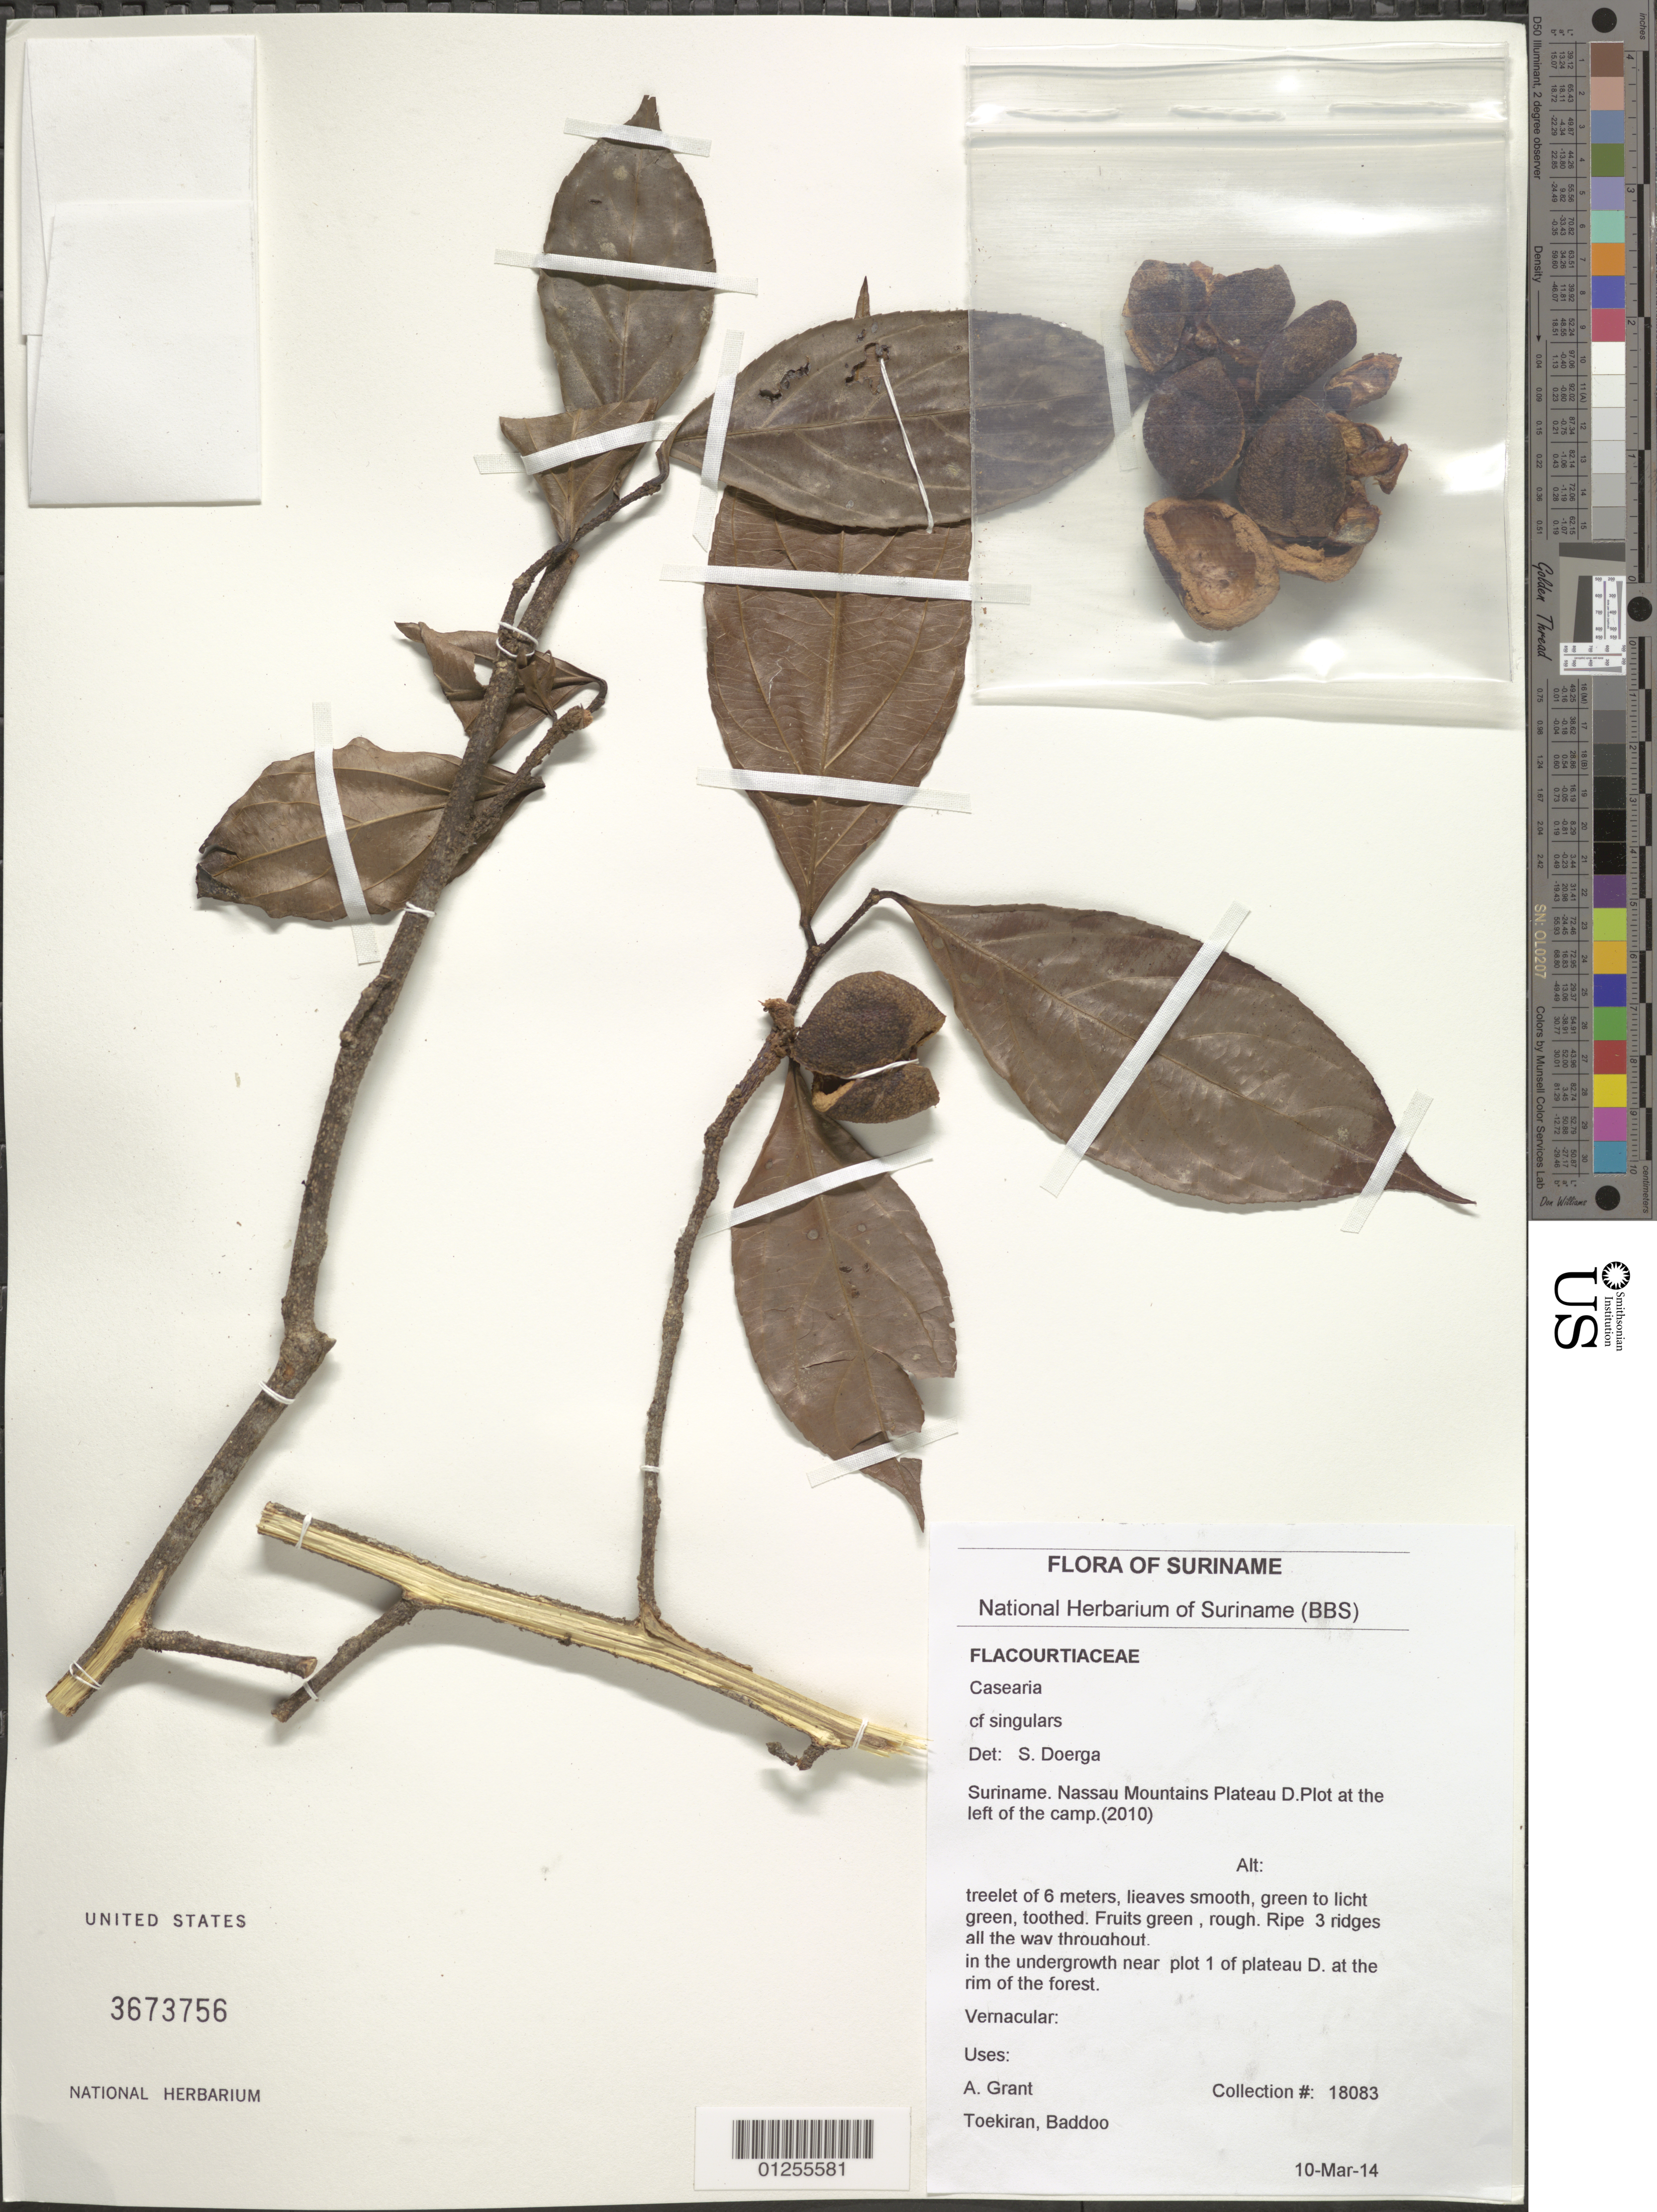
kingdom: Plantae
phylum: Tracheophyta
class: Magnoliopsida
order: Malpighiales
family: Salicaceae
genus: Casearia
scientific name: Casearia singularis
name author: Eichler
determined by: Doerga, S.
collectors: A. Grant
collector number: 18083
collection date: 2010-03-14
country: Suriname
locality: Nassau Mountains Plateau D. Plot at the left of the camp (2010)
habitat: Undergrowth at the rim of the forest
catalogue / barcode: US 3673756